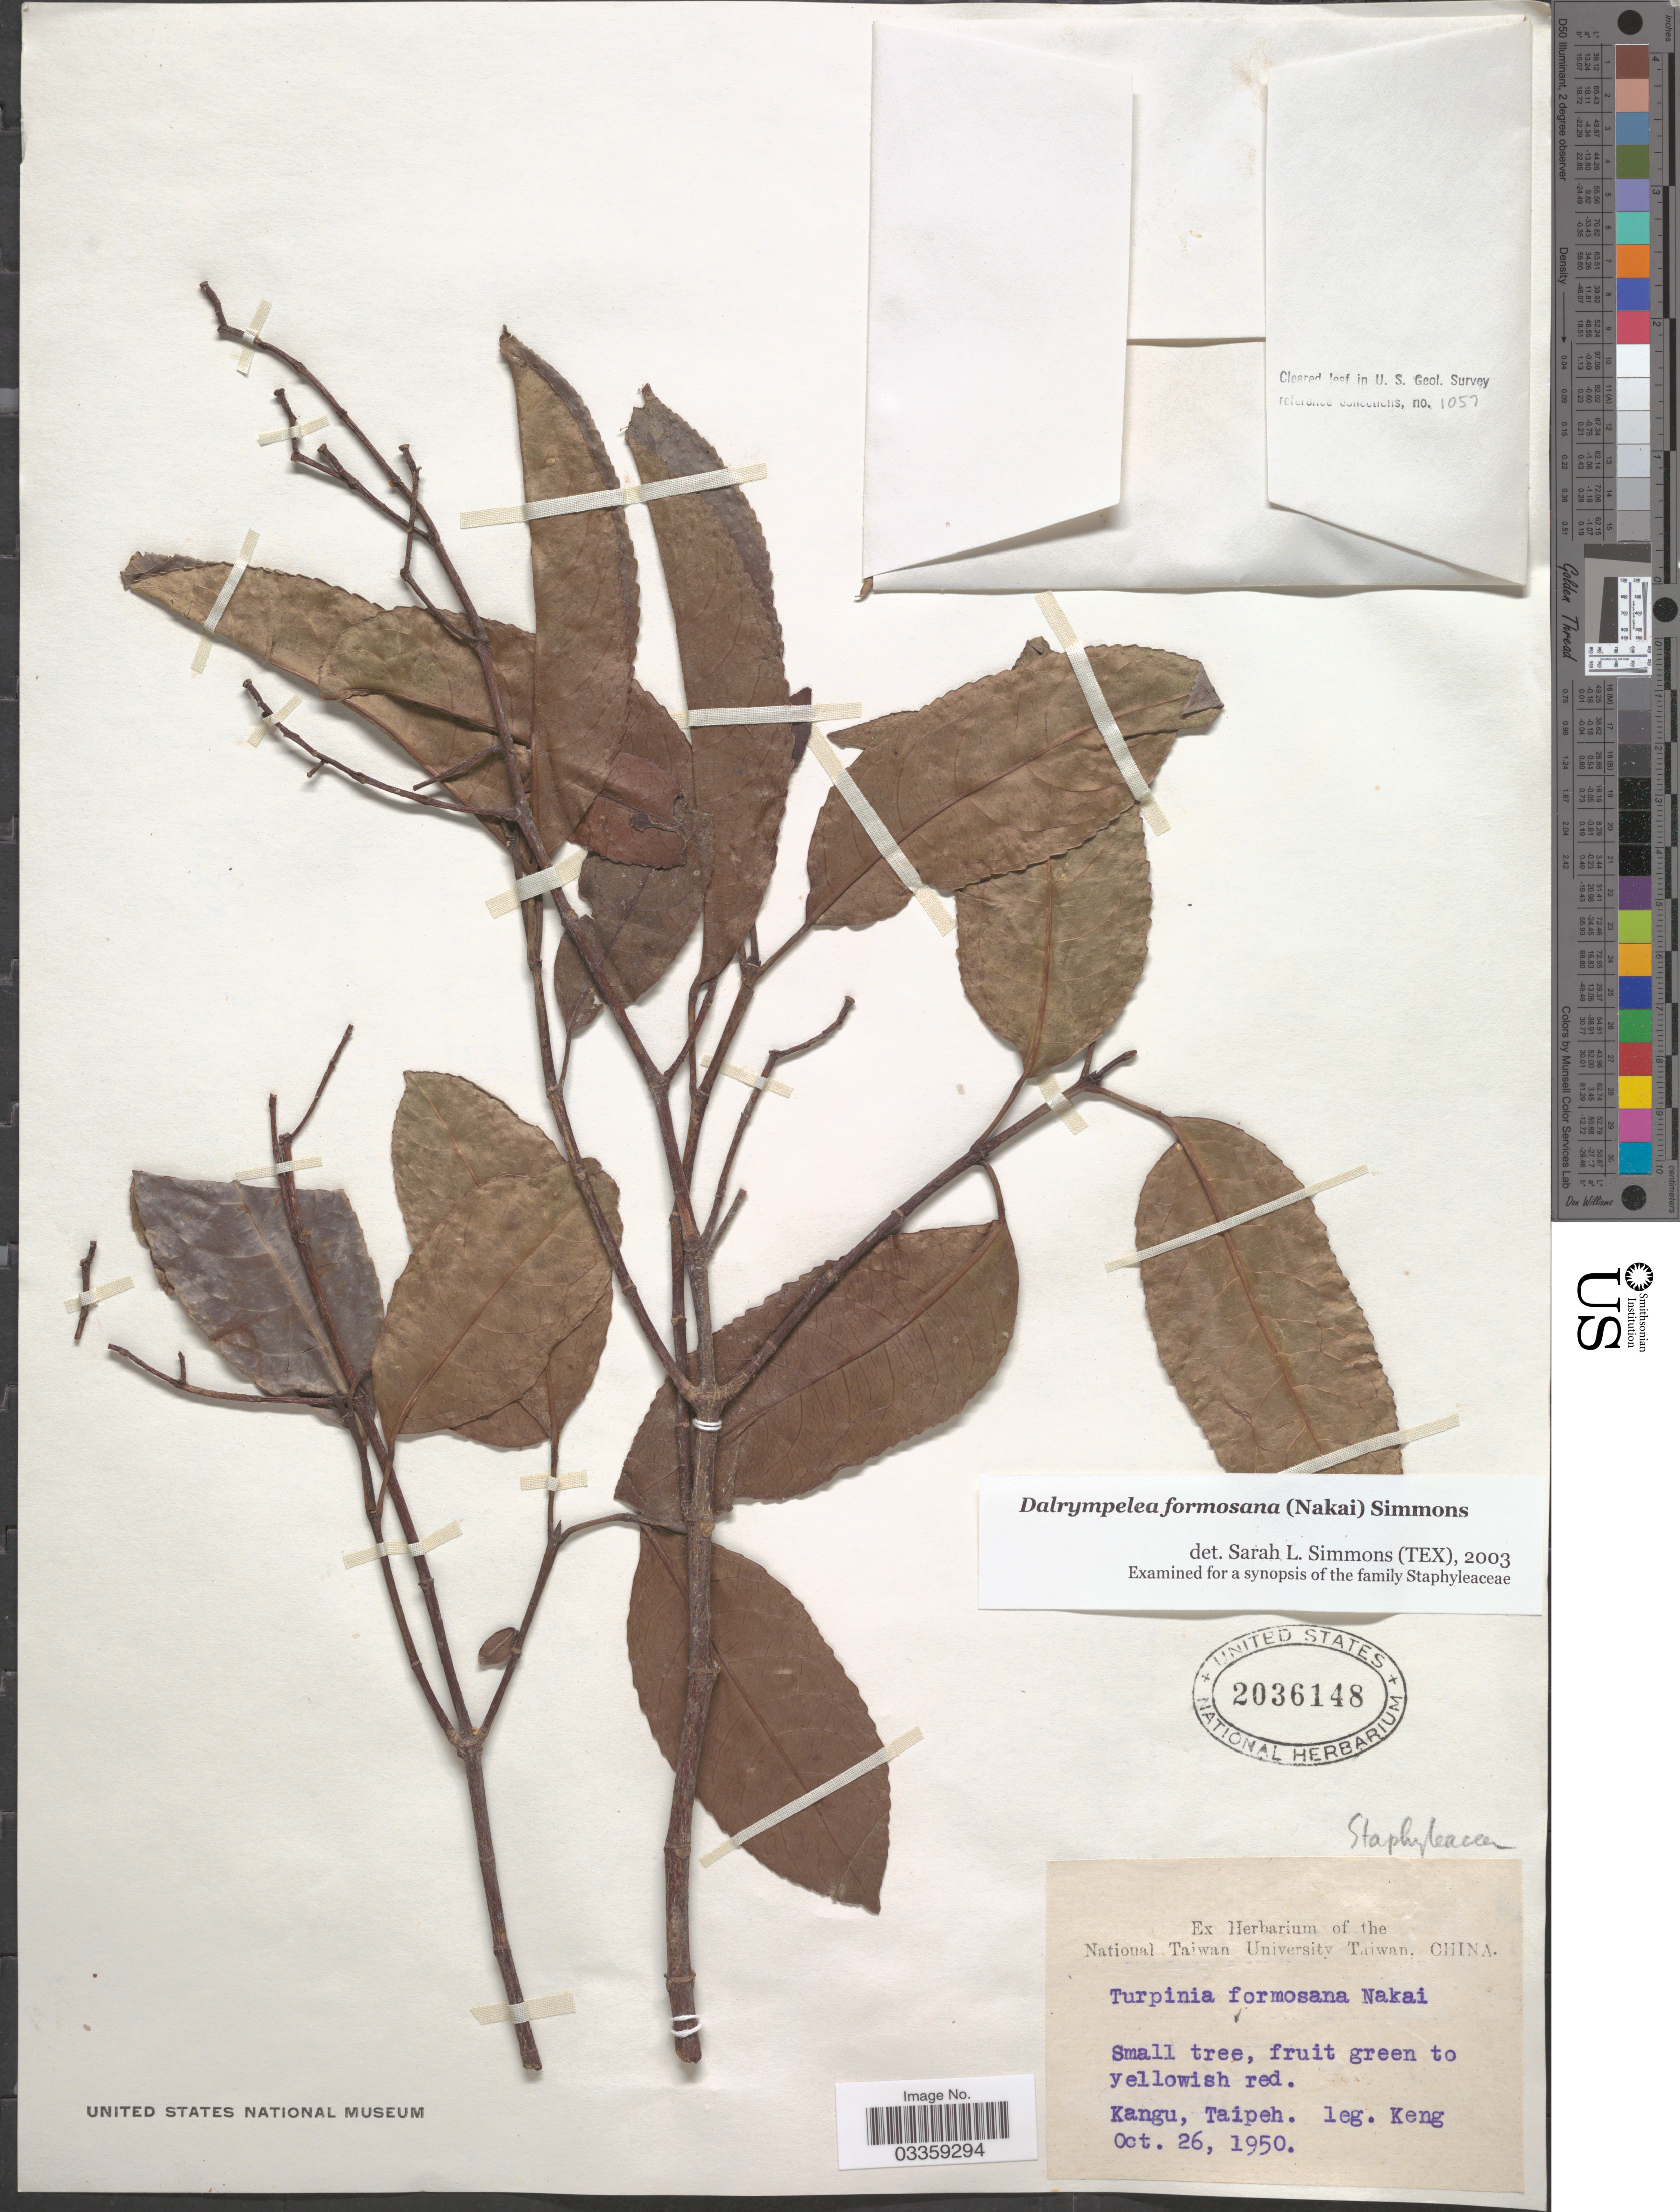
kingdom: Plantae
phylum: Tracheophyta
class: Magnoliopsida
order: Crossosomatales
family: Staphyleaceae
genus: Turpinia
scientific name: Turpinia formosana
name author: Nakai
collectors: -- Keng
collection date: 1950-10-26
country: Taiwan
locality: Kangu, Taipeh.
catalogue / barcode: US 2036148